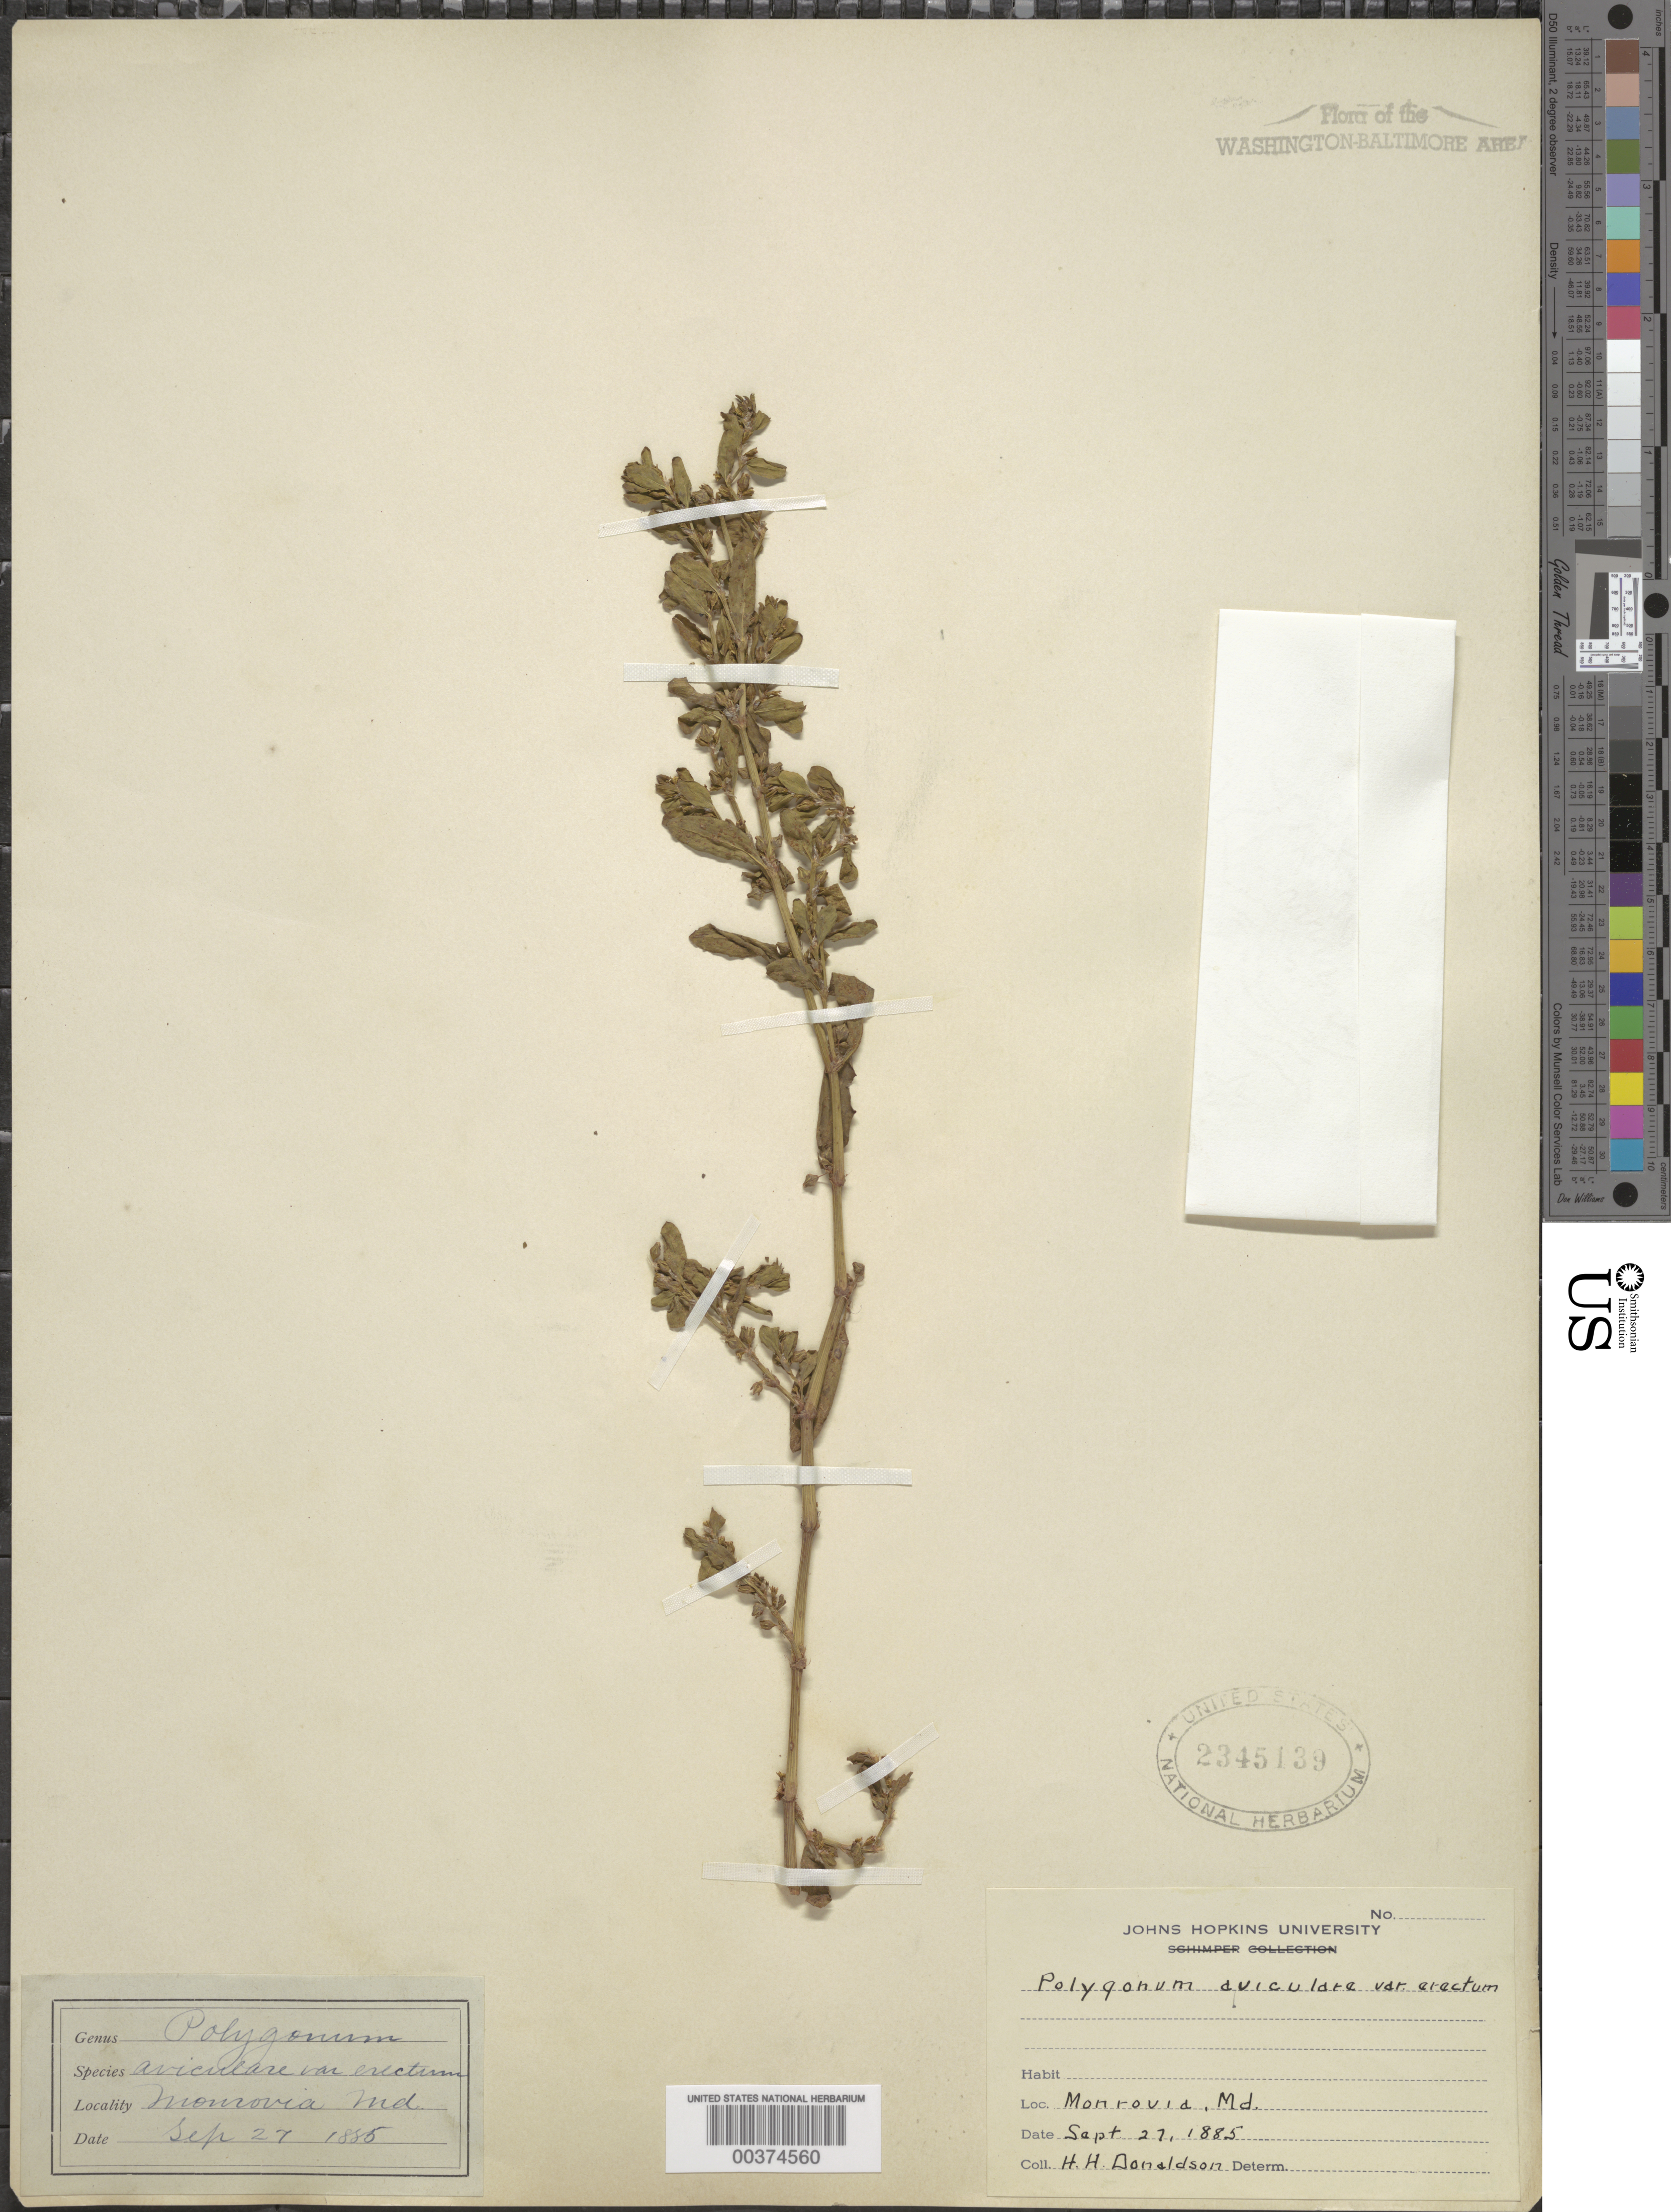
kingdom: Plantae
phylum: Tracheophyta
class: Magnoliopsida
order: Caryophyllales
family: Polygonaceae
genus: Polygonum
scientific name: Polygonum aviculare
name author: L.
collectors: H. Donaldson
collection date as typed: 27 Sep 1885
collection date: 1885-09-27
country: United States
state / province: Maryland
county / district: Frederick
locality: Monrovia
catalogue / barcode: US 2345139